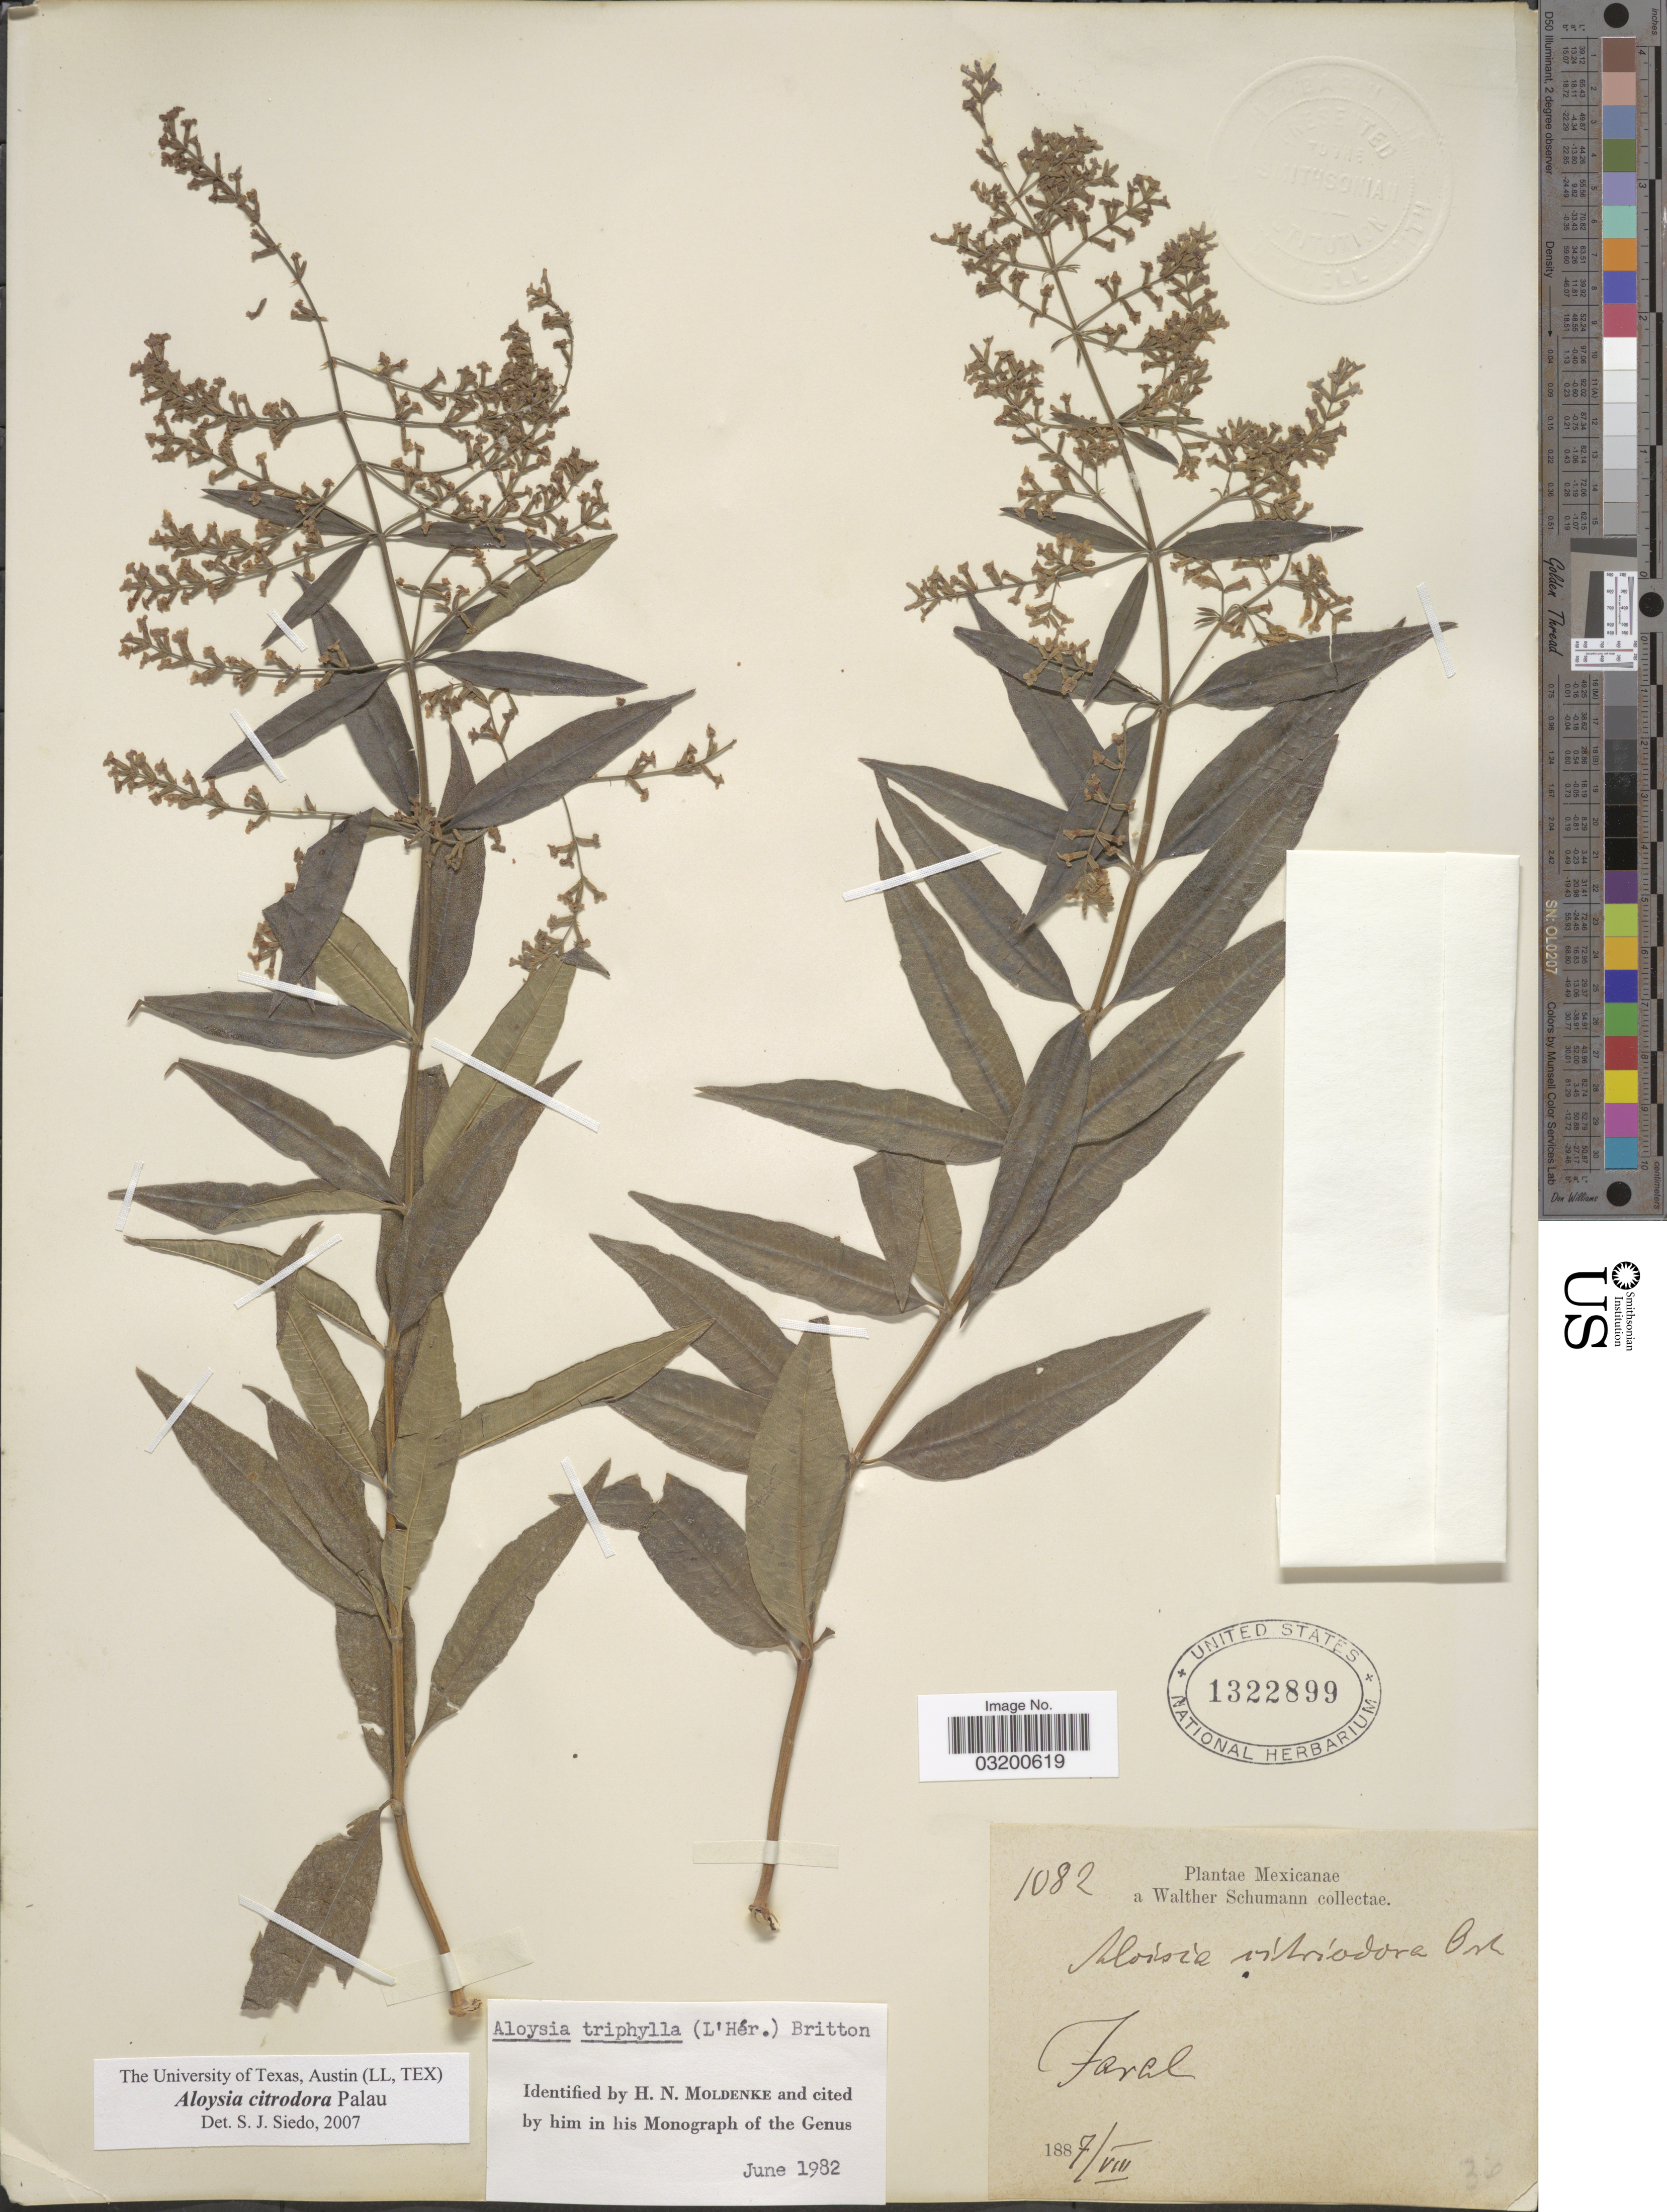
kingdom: Plantae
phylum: Tracheophyta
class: Magnoliopsida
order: Lamiales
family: Verbenaceae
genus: Aloysia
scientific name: Aloysia citrodora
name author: Paláu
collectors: W. Schumann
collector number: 1082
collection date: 1887-08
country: Mexico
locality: Jaral.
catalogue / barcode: US 1322899